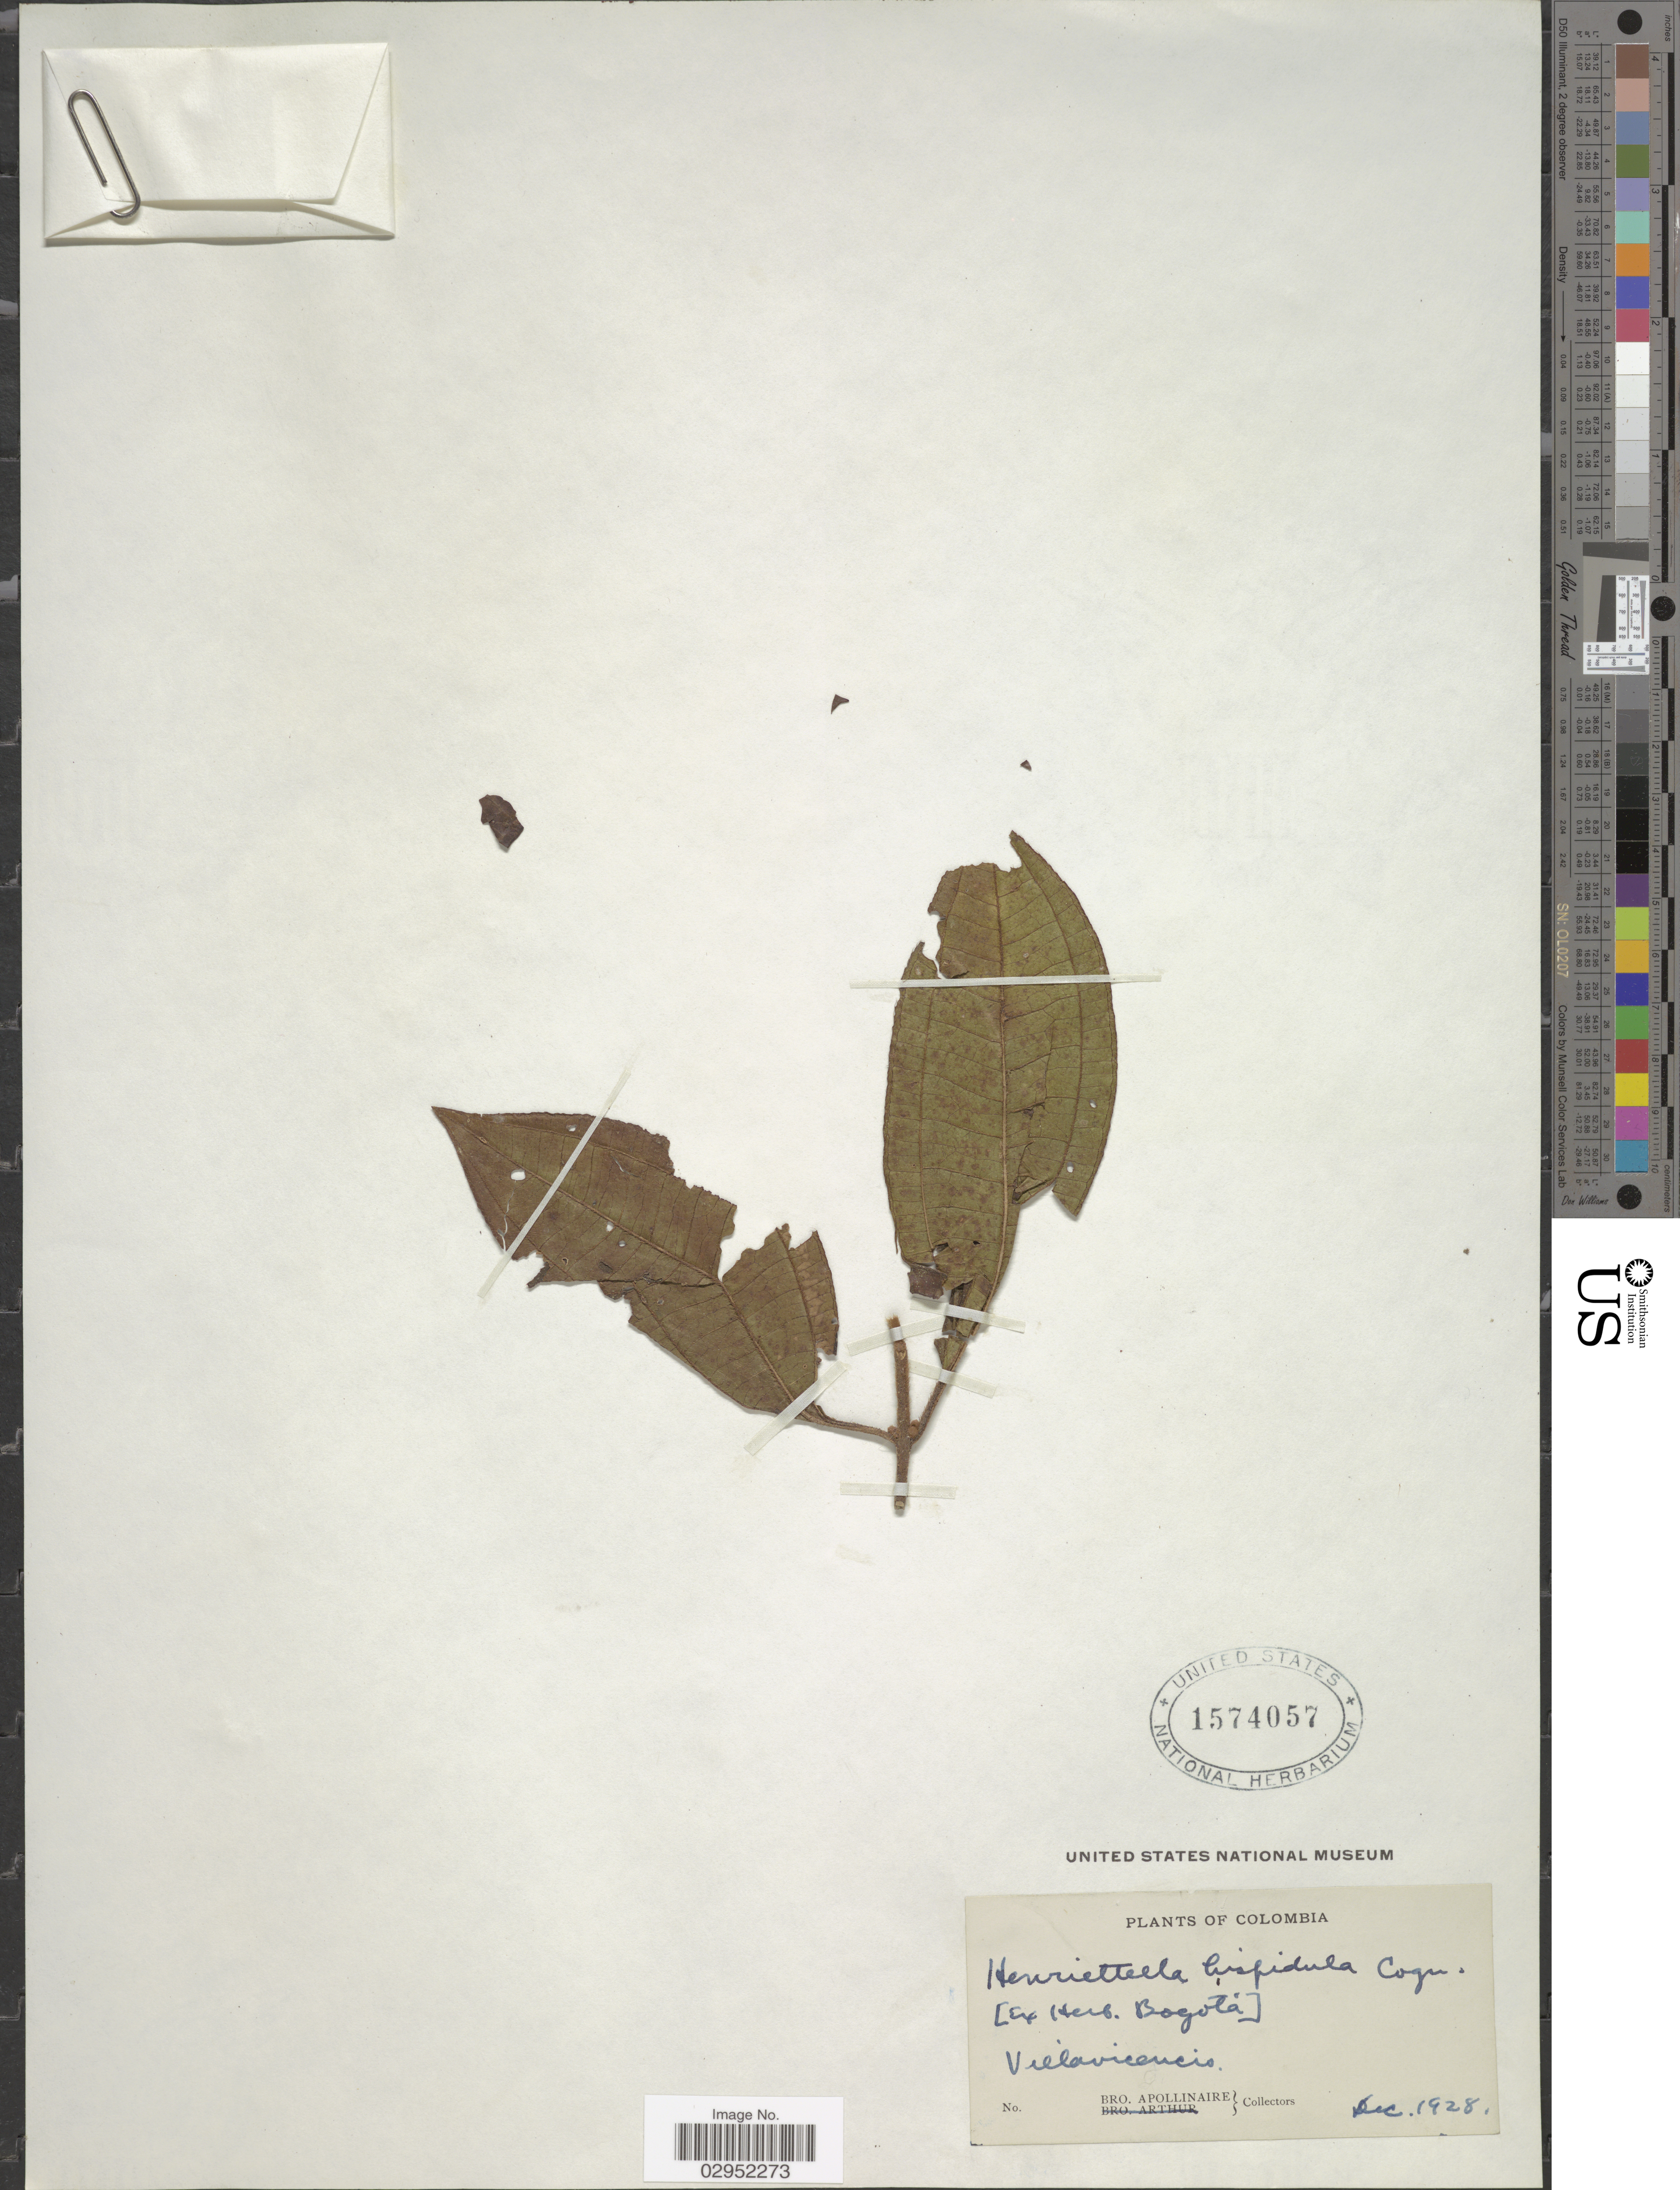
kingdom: Plantae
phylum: Tracheophyta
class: Magnoliopsida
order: Myrtales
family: Melastomataceae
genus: Henriettea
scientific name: Henriettea seemannii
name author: (Naudin) L.O. Williams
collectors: Bro. Apollinaire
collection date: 1928-12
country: Colombia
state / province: Meta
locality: Villavicencis.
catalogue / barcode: US 1574057